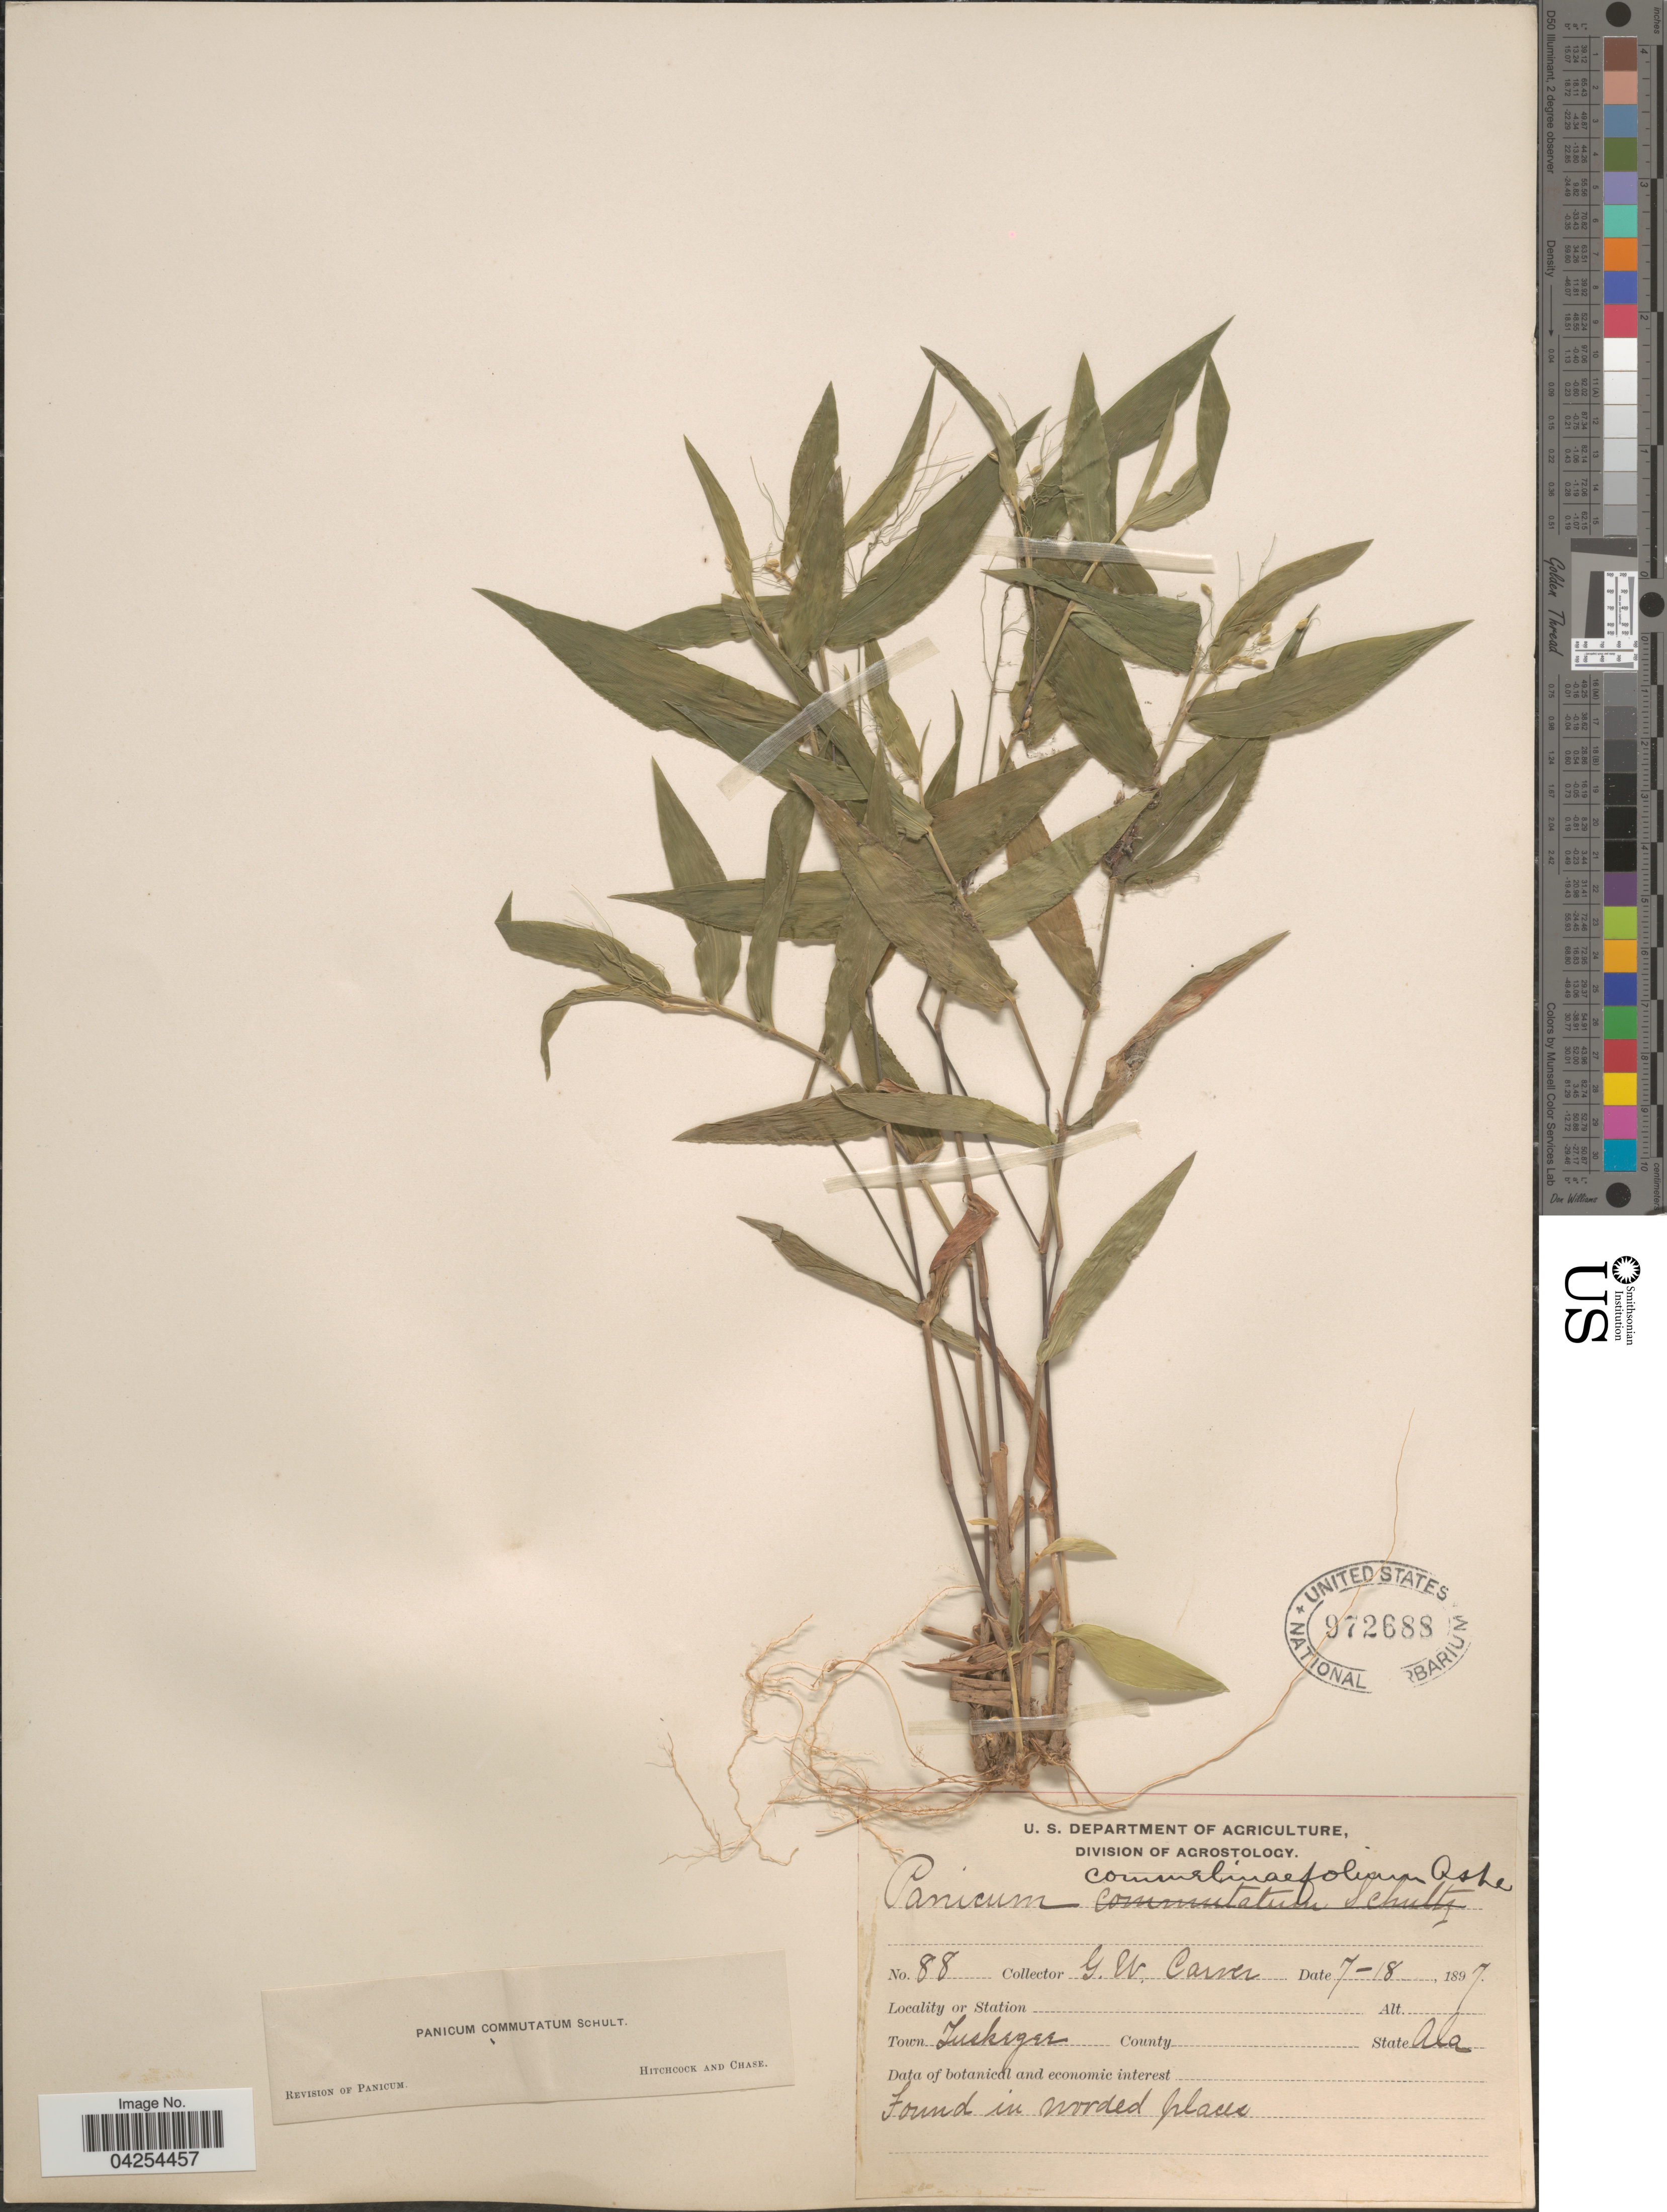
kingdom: Plantae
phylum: Tracheophyta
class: Liliopsida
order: Poales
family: Poaceae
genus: Dichanthelium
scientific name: Dichanthelium commutatum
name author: (Schult.) Gould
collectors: G. Carver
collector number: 88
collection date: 1897-07-18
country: United States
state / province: Alabama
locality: Town Tuskegee.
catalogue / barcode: US 972688